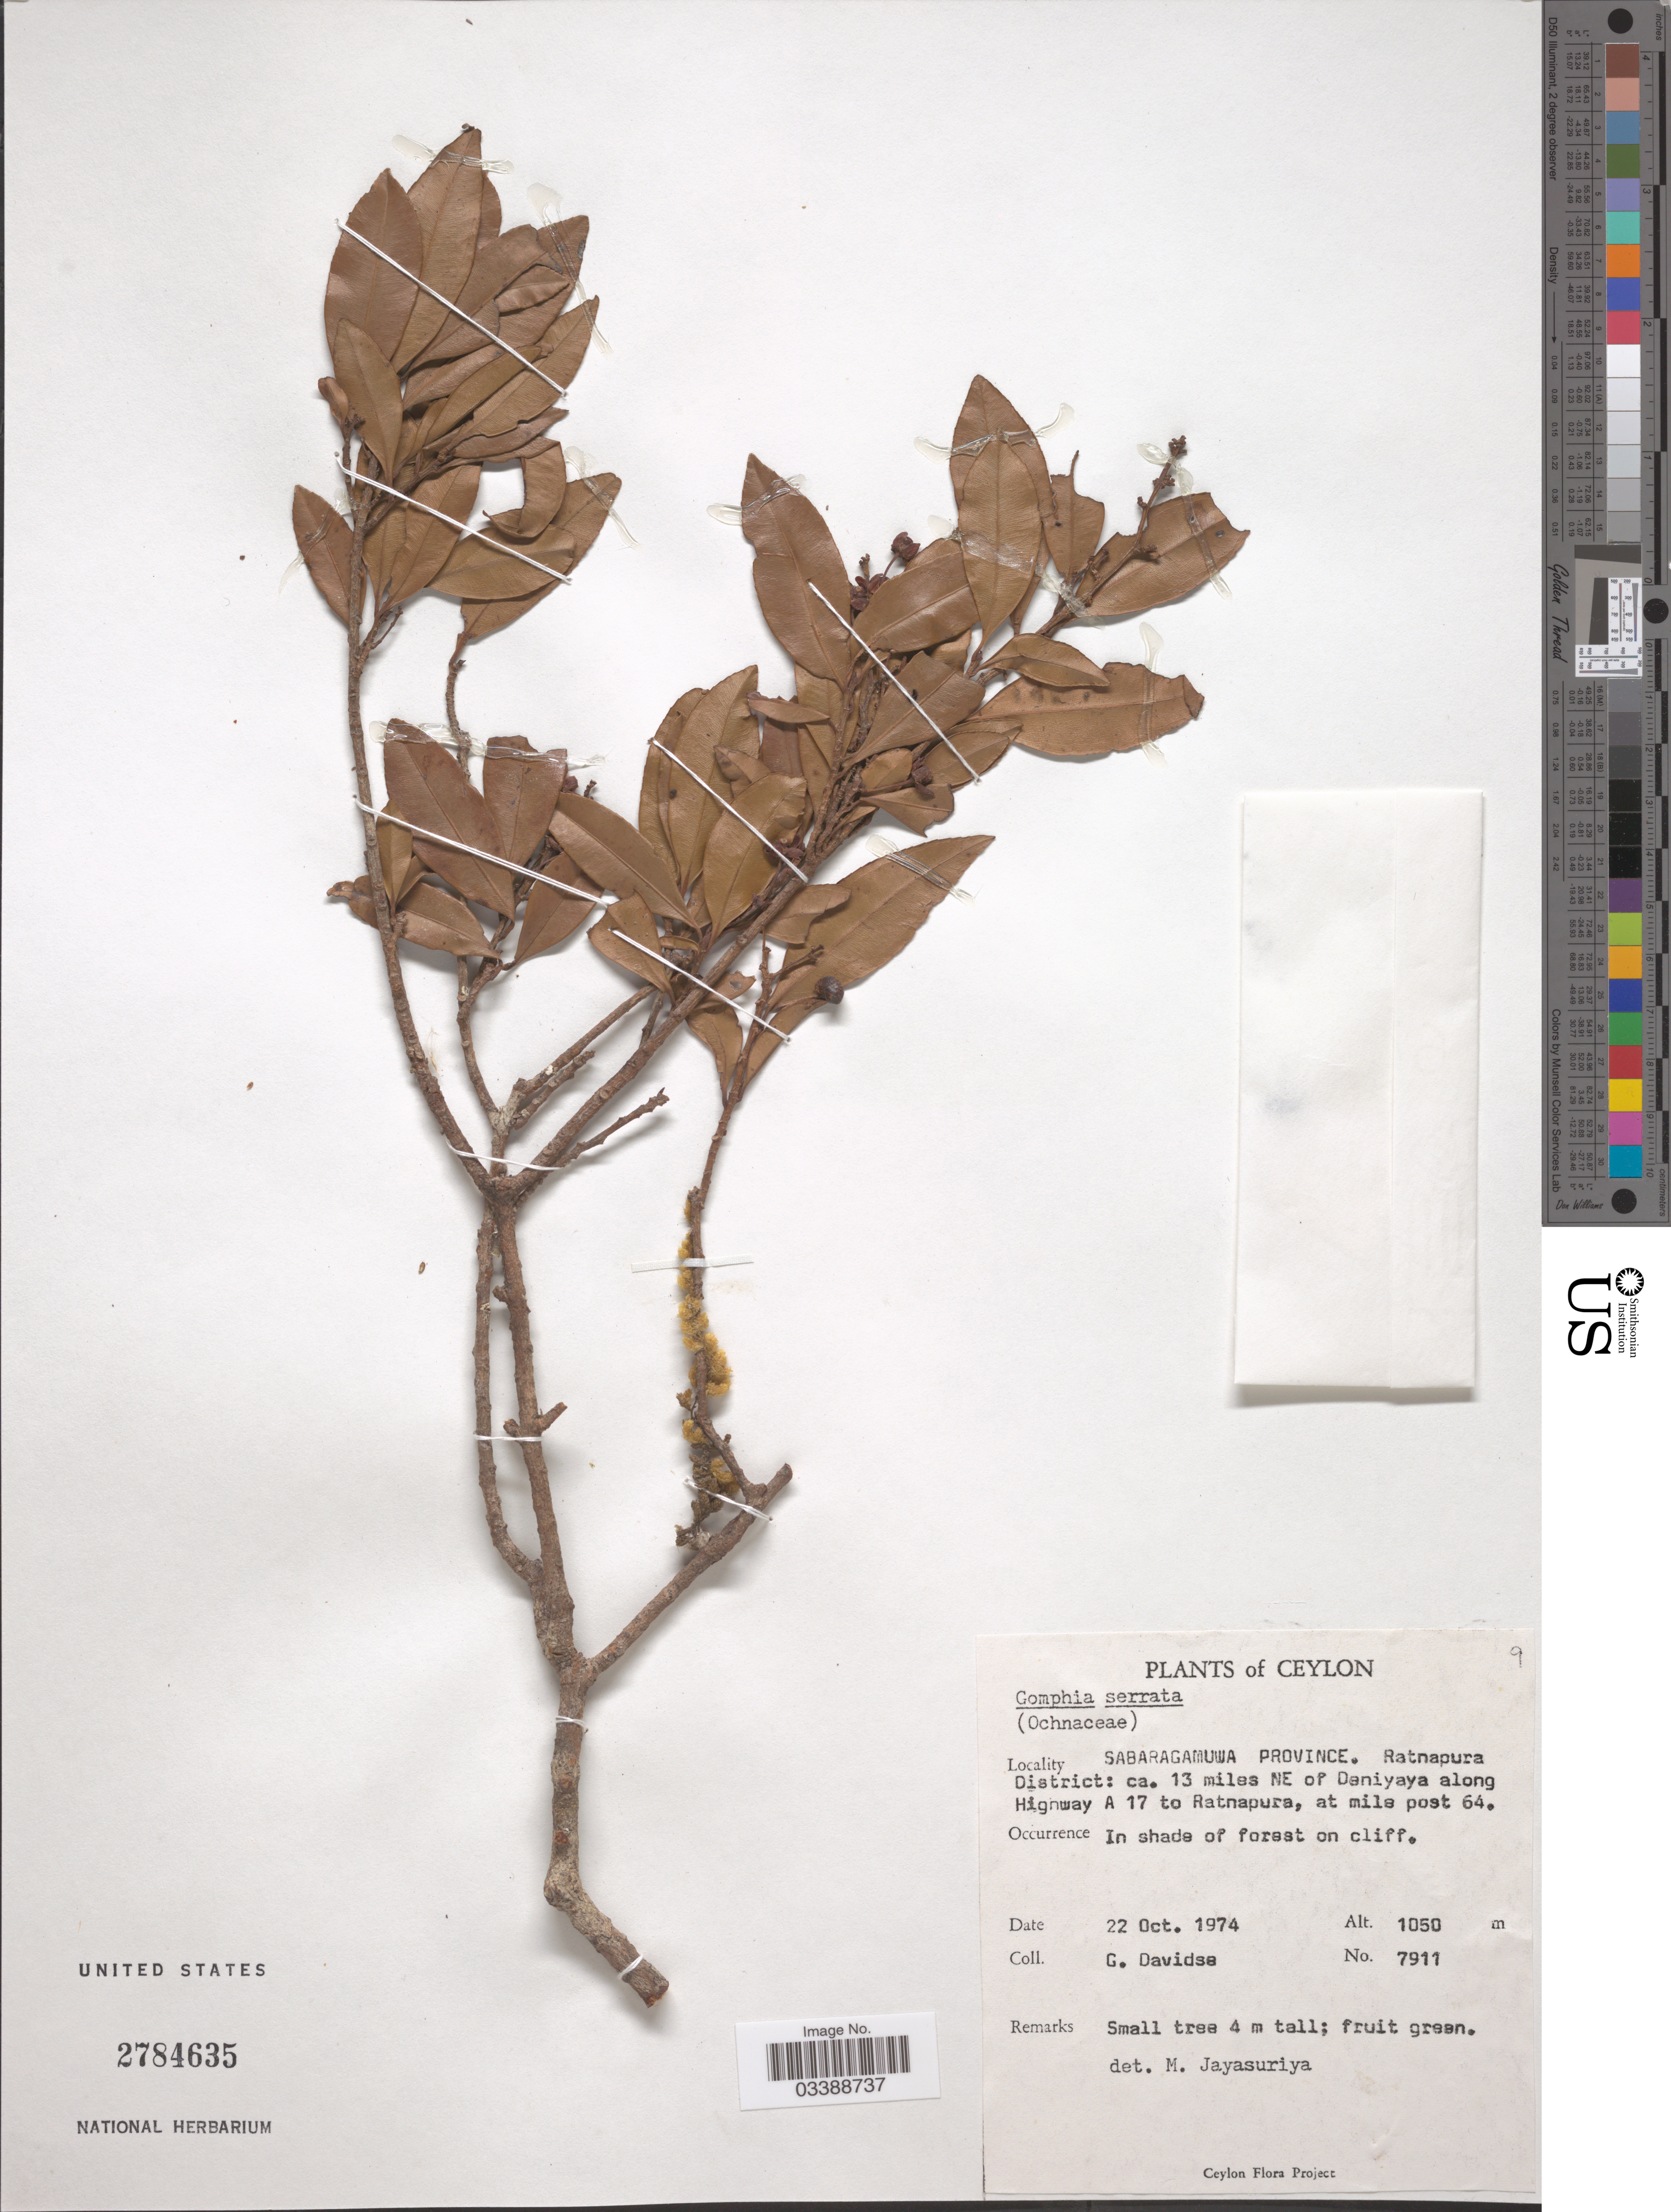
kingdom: Plantae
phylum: Tracheophyta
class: Magnoliopsida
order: Malpighiales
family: Ochnaceae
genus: Campylospermum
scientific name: Campylospermum serratum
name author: (Gaertn.) Bittrich & M.C.E. Amaral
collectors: G. Davidse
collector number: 7911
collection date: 1974-10-22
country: Sri Lanka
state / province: Sabaragamuwa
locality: Ceylon. Ratnapura District: ca. 13 miles NE of Deniyaya along Highway A 17 to Ratnapura, at mile post 64.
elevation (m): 1050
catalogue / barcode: US 2784635